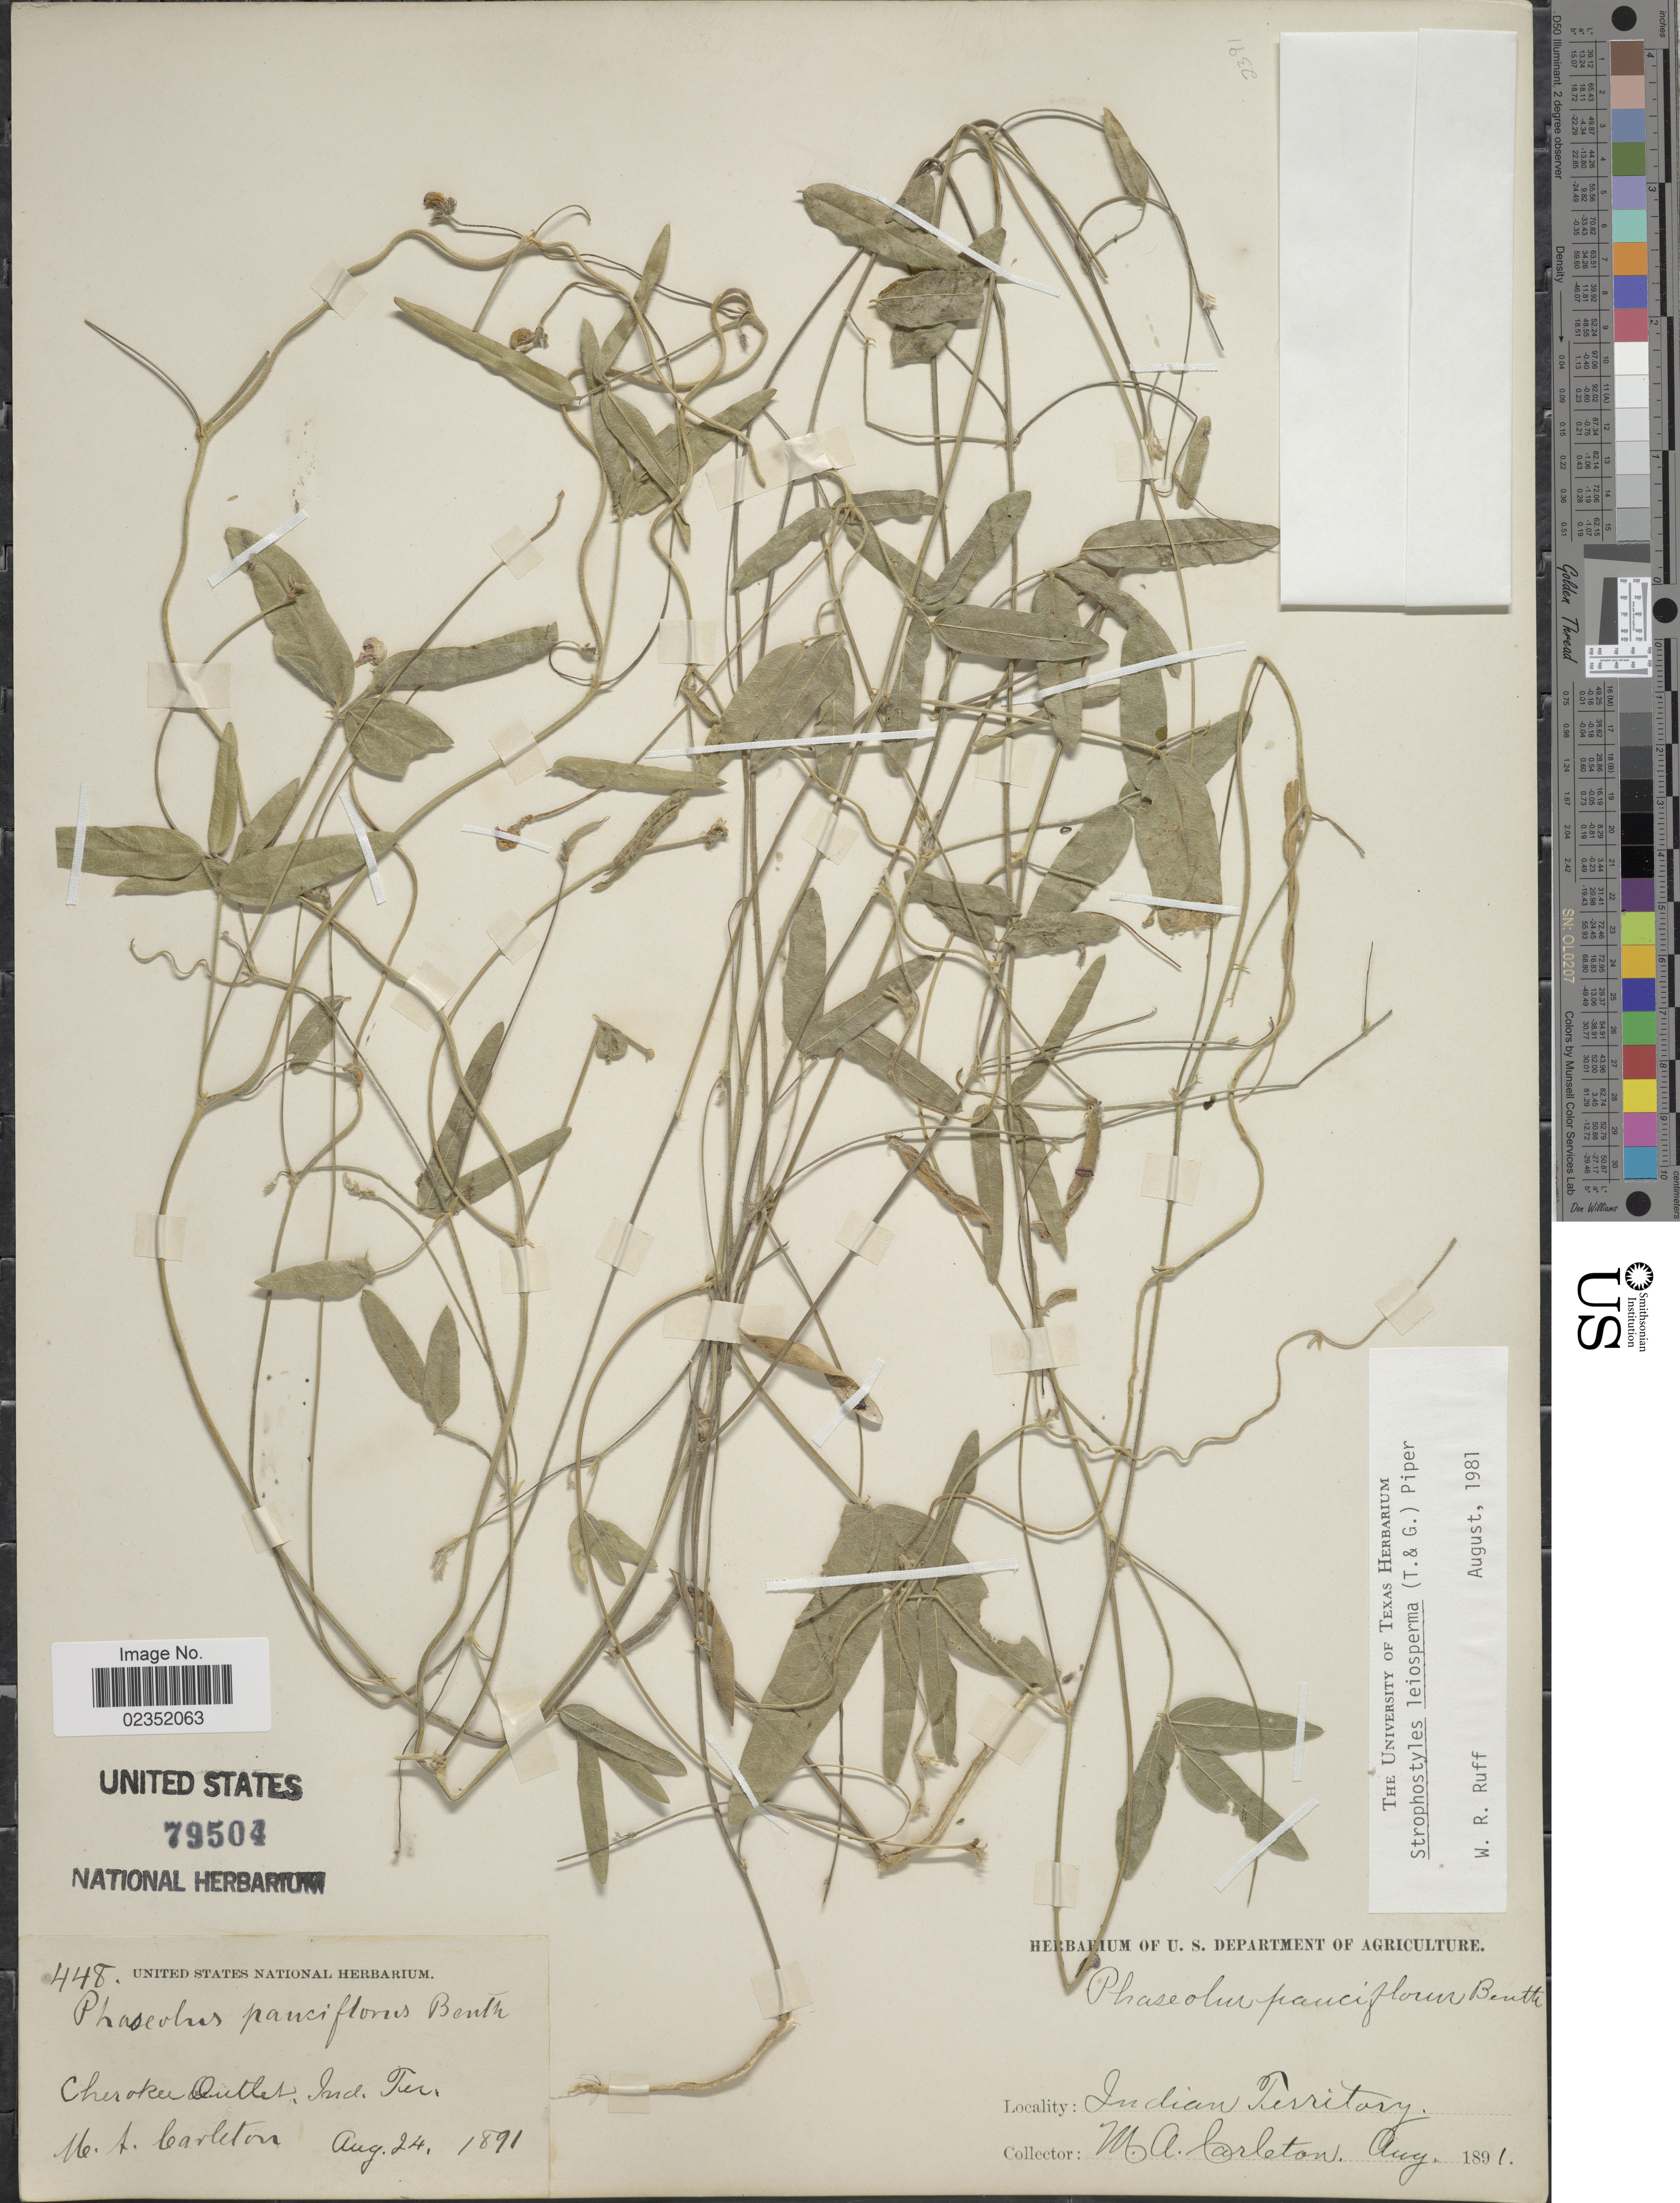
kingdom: Plantae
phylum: Tracheophyta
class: Magnoliopsida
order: Fabales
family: Fabaceae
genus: Strophostyles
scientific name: Strophostyles leiosperma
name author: (Torr. & A. Gray) Piper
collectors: M. A. Carleton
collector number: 448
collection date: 1891-08-24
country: United States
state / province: Oklahoma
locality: Indian Territory, Cherokee Outlet.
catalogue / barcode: US 79504